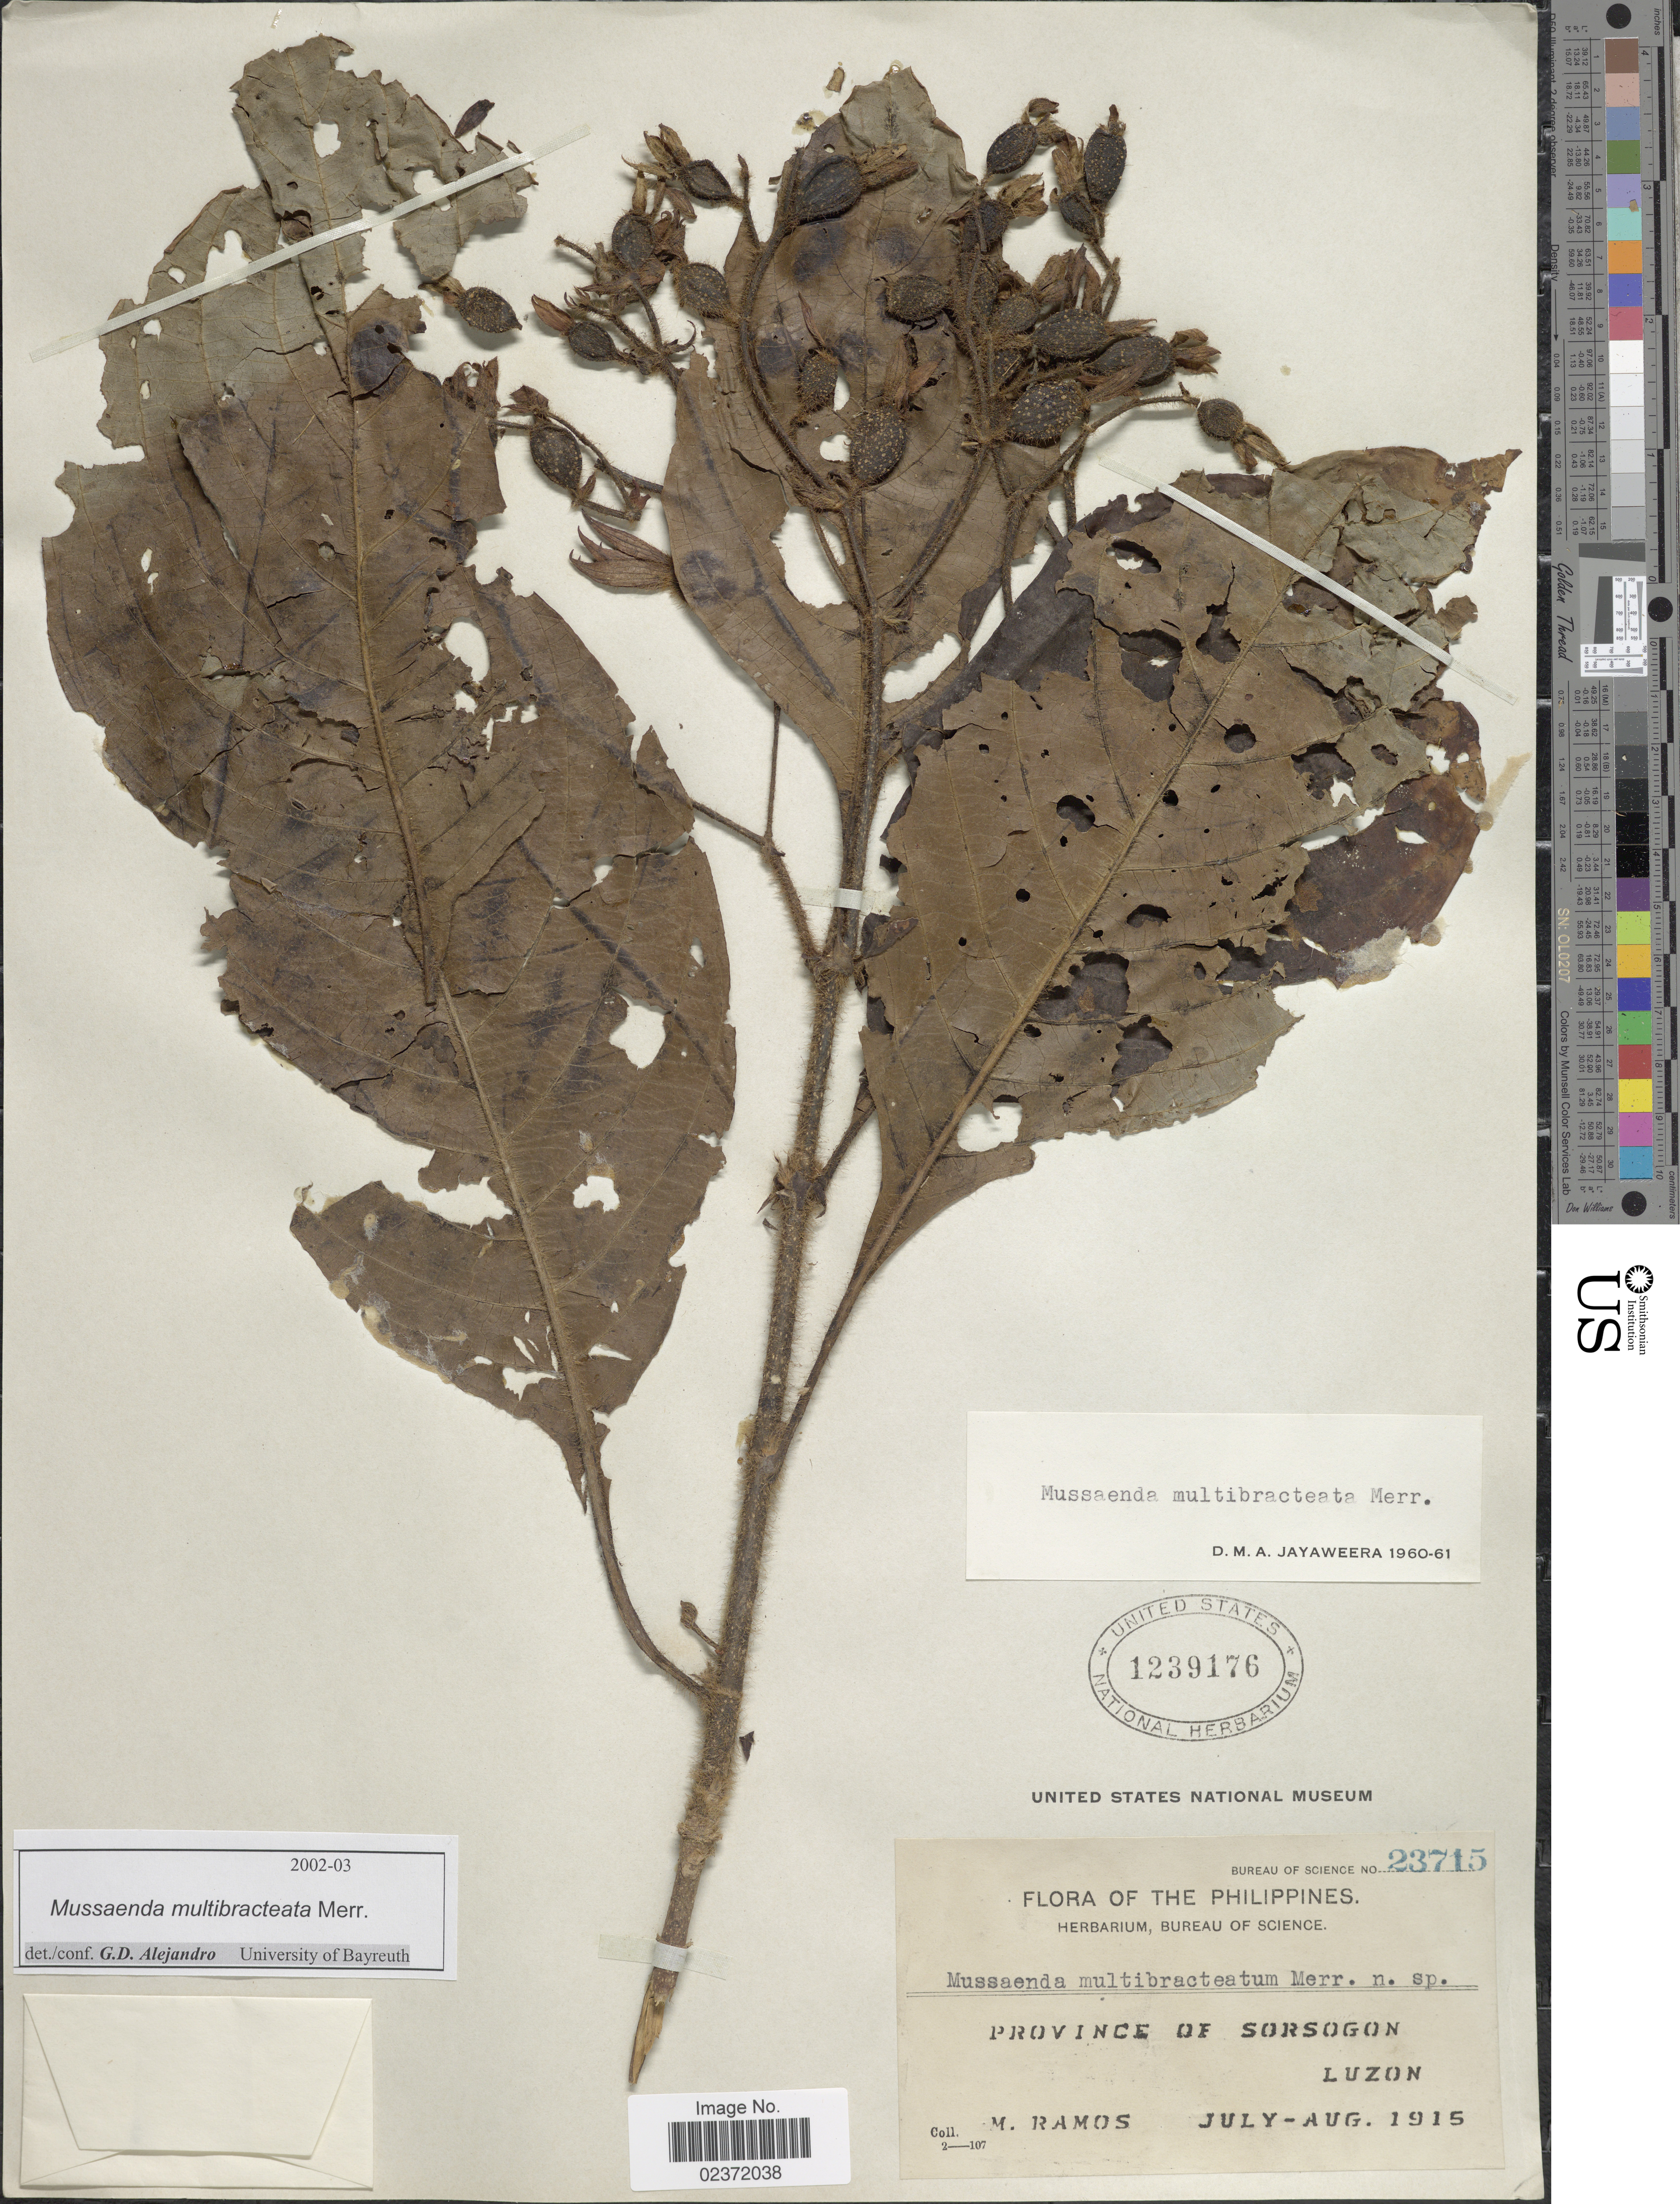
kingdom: Plantae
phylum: Tracheophyta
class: Magnoliopsida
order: Gentianales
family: Rubiaceae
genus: Mussaenda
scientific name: Mussaenda multibracteata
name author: Merr.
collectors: M. Ramos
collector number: Bureau of Science 23715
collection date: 1915-07/1915-08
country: Philippines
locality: Province of Sorsogon, Luzon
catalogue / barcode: US 1239176